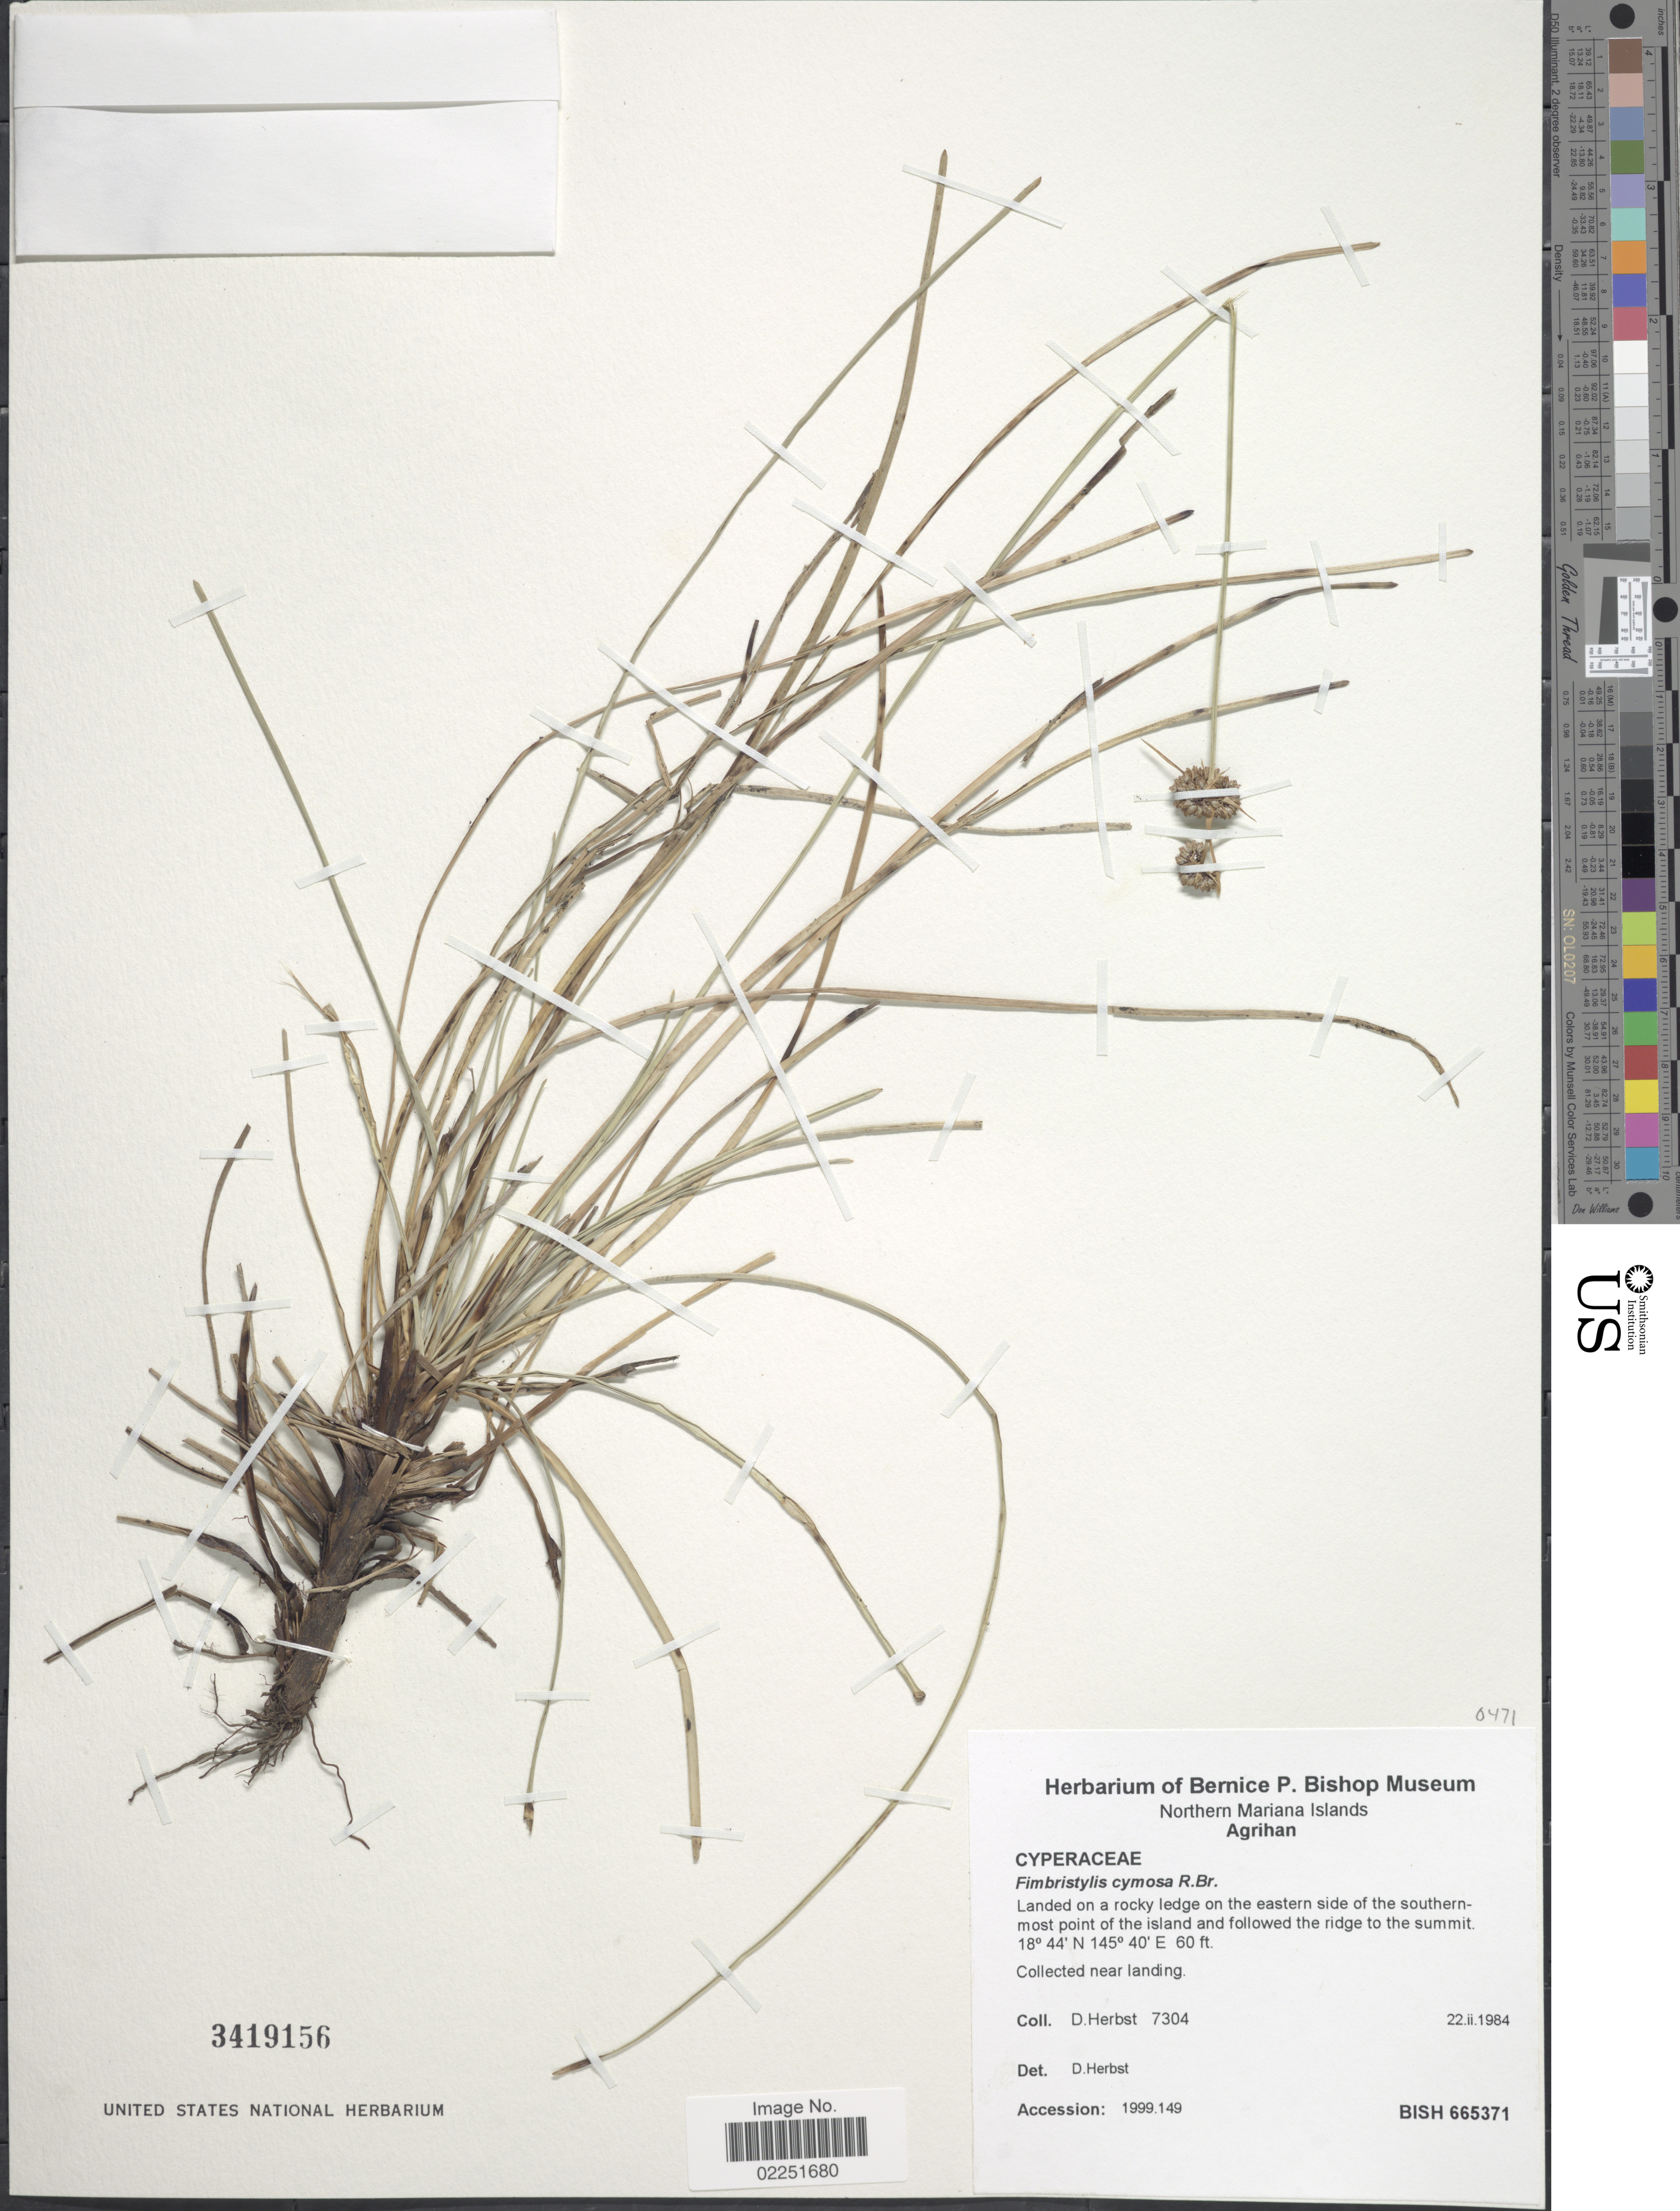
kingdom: Plantae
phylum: Tracheophyta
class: Liliopsida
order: Poales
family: Cyperaceae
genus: Fimbristylis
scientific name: Fimbristylis cymosa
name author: R. Br.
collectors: D. Herbst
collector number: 7304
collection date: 1984-02-22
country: Northern Mariana Islands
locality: Agrihan. Landedon a rocky ledge on the eastern side of the southern- most point of the island and followed the ridge to the summit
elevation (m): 18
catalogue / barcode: US 3419156